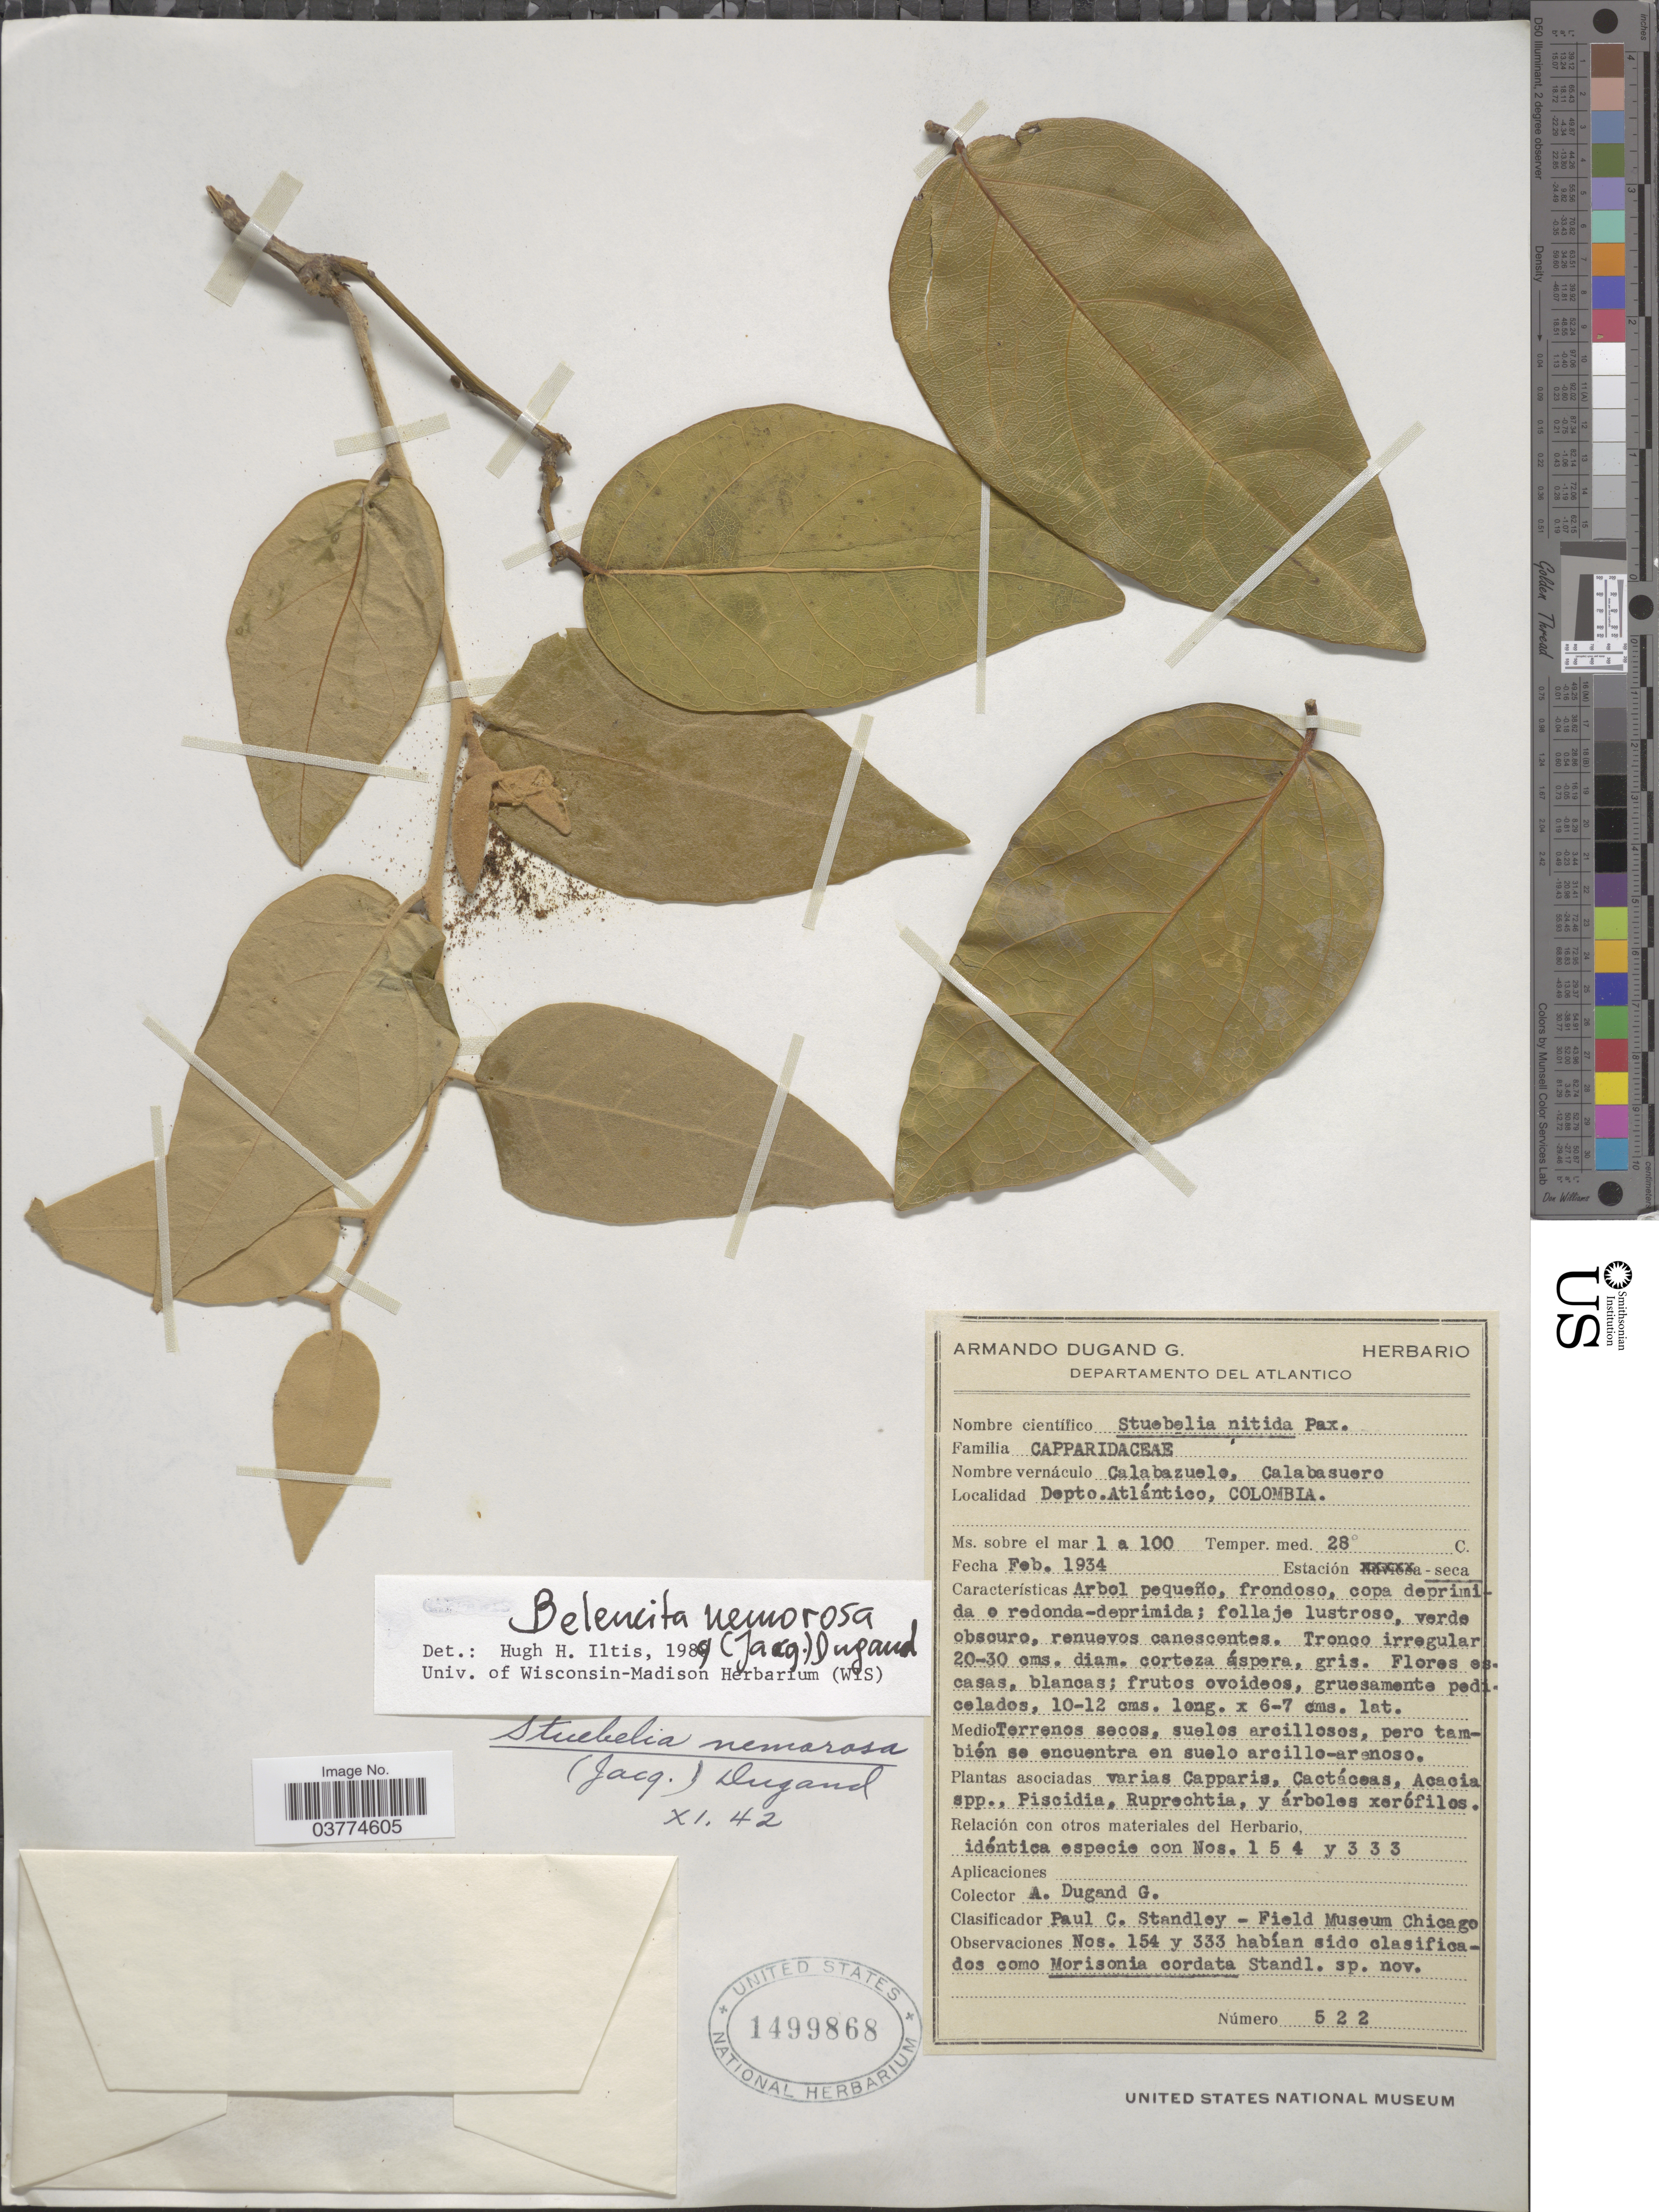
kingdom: Plantae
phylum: Tracheophyta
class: Magnoliopsida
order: Brassicales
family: Capparaceae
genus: Belencita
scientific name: Belencita nemorosa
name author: (Jacq.) Dugand G.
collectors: A. Dugand G.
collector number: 522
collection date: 1934-02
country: Colombia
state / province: Atlántico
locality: Departamento del Atlantico.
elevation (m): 1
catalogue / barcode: US 1499868